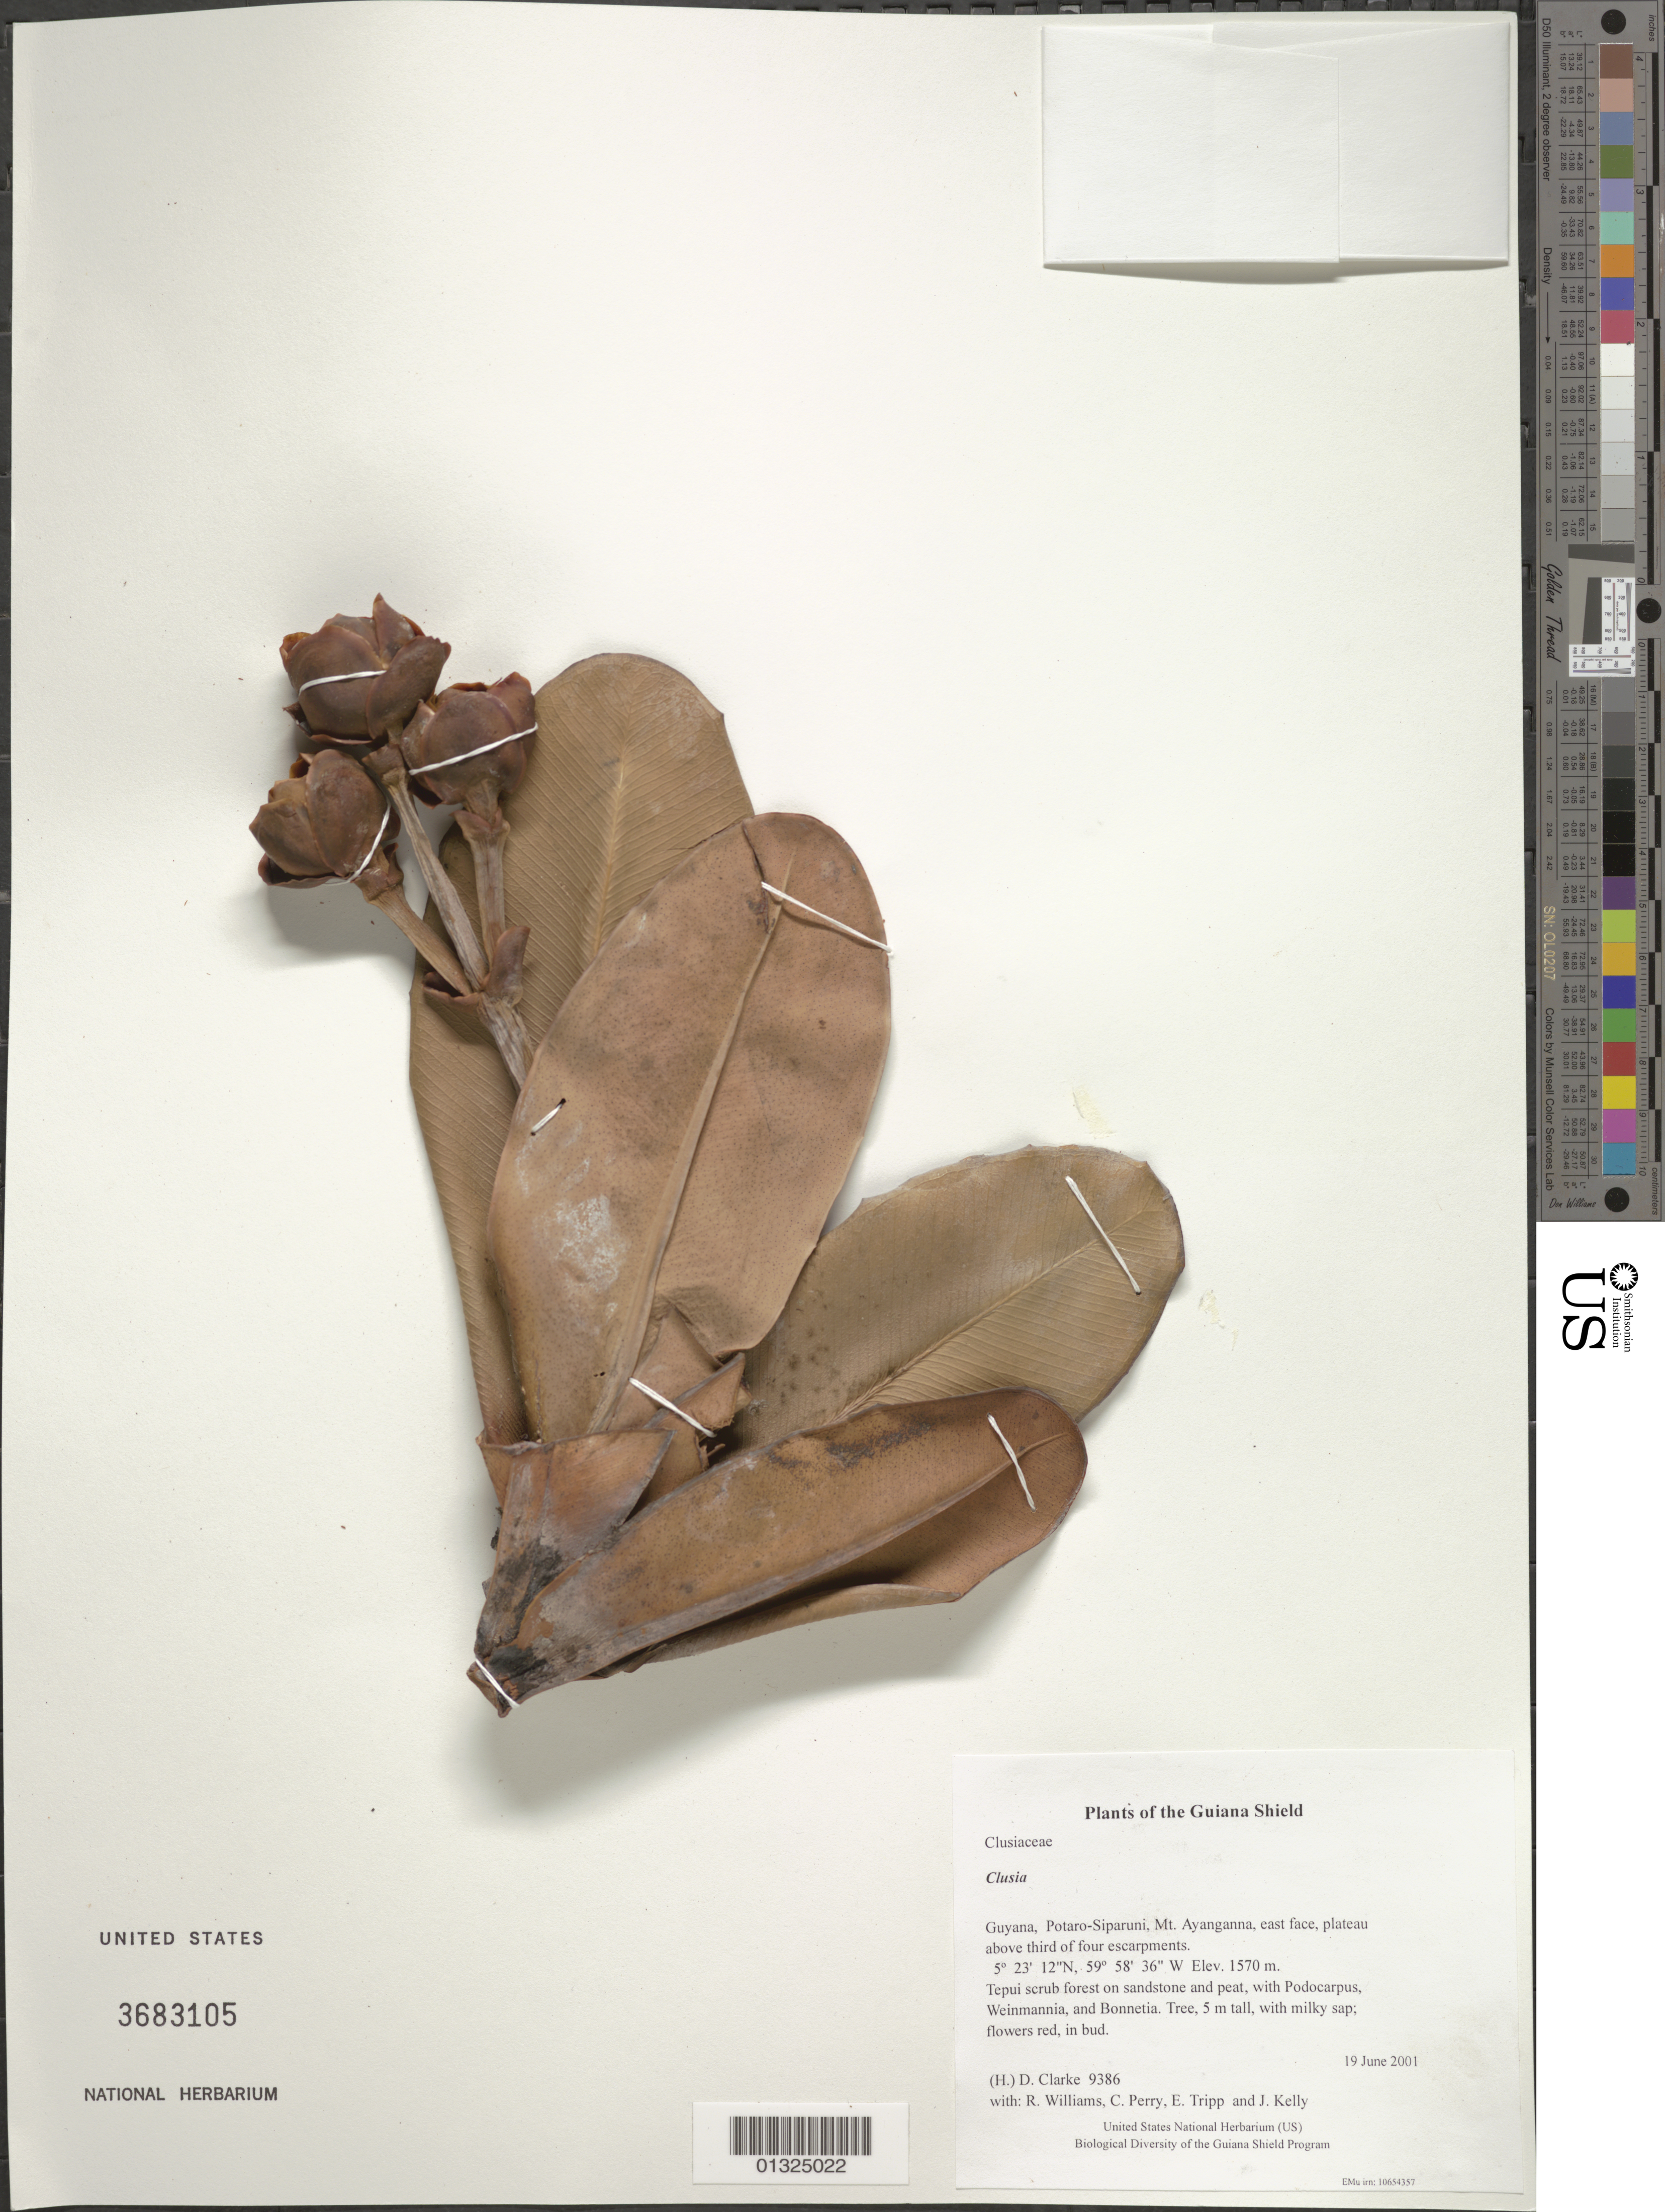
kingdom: Plantae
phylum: Tracheophyta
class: Magnoliopsida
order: Malpighiales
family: Clusiaceae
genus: Clusia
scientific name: Clusia sp.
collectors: H. D. Clarke, R. Williams, C. Perry, E. Tripp & J. Kelly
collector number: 9386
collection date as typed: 19 June 2001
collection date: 2001-06-19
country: Guyana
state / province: Potaro-Siparuni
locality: Mt. Ayanganna, east face, plateau above third of four escarpments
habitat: Tepui scrub forest on sandstone and peat, with Podocarpus, Weinmannia, and Bonnetia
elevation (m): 1570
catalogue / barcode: US 3683105